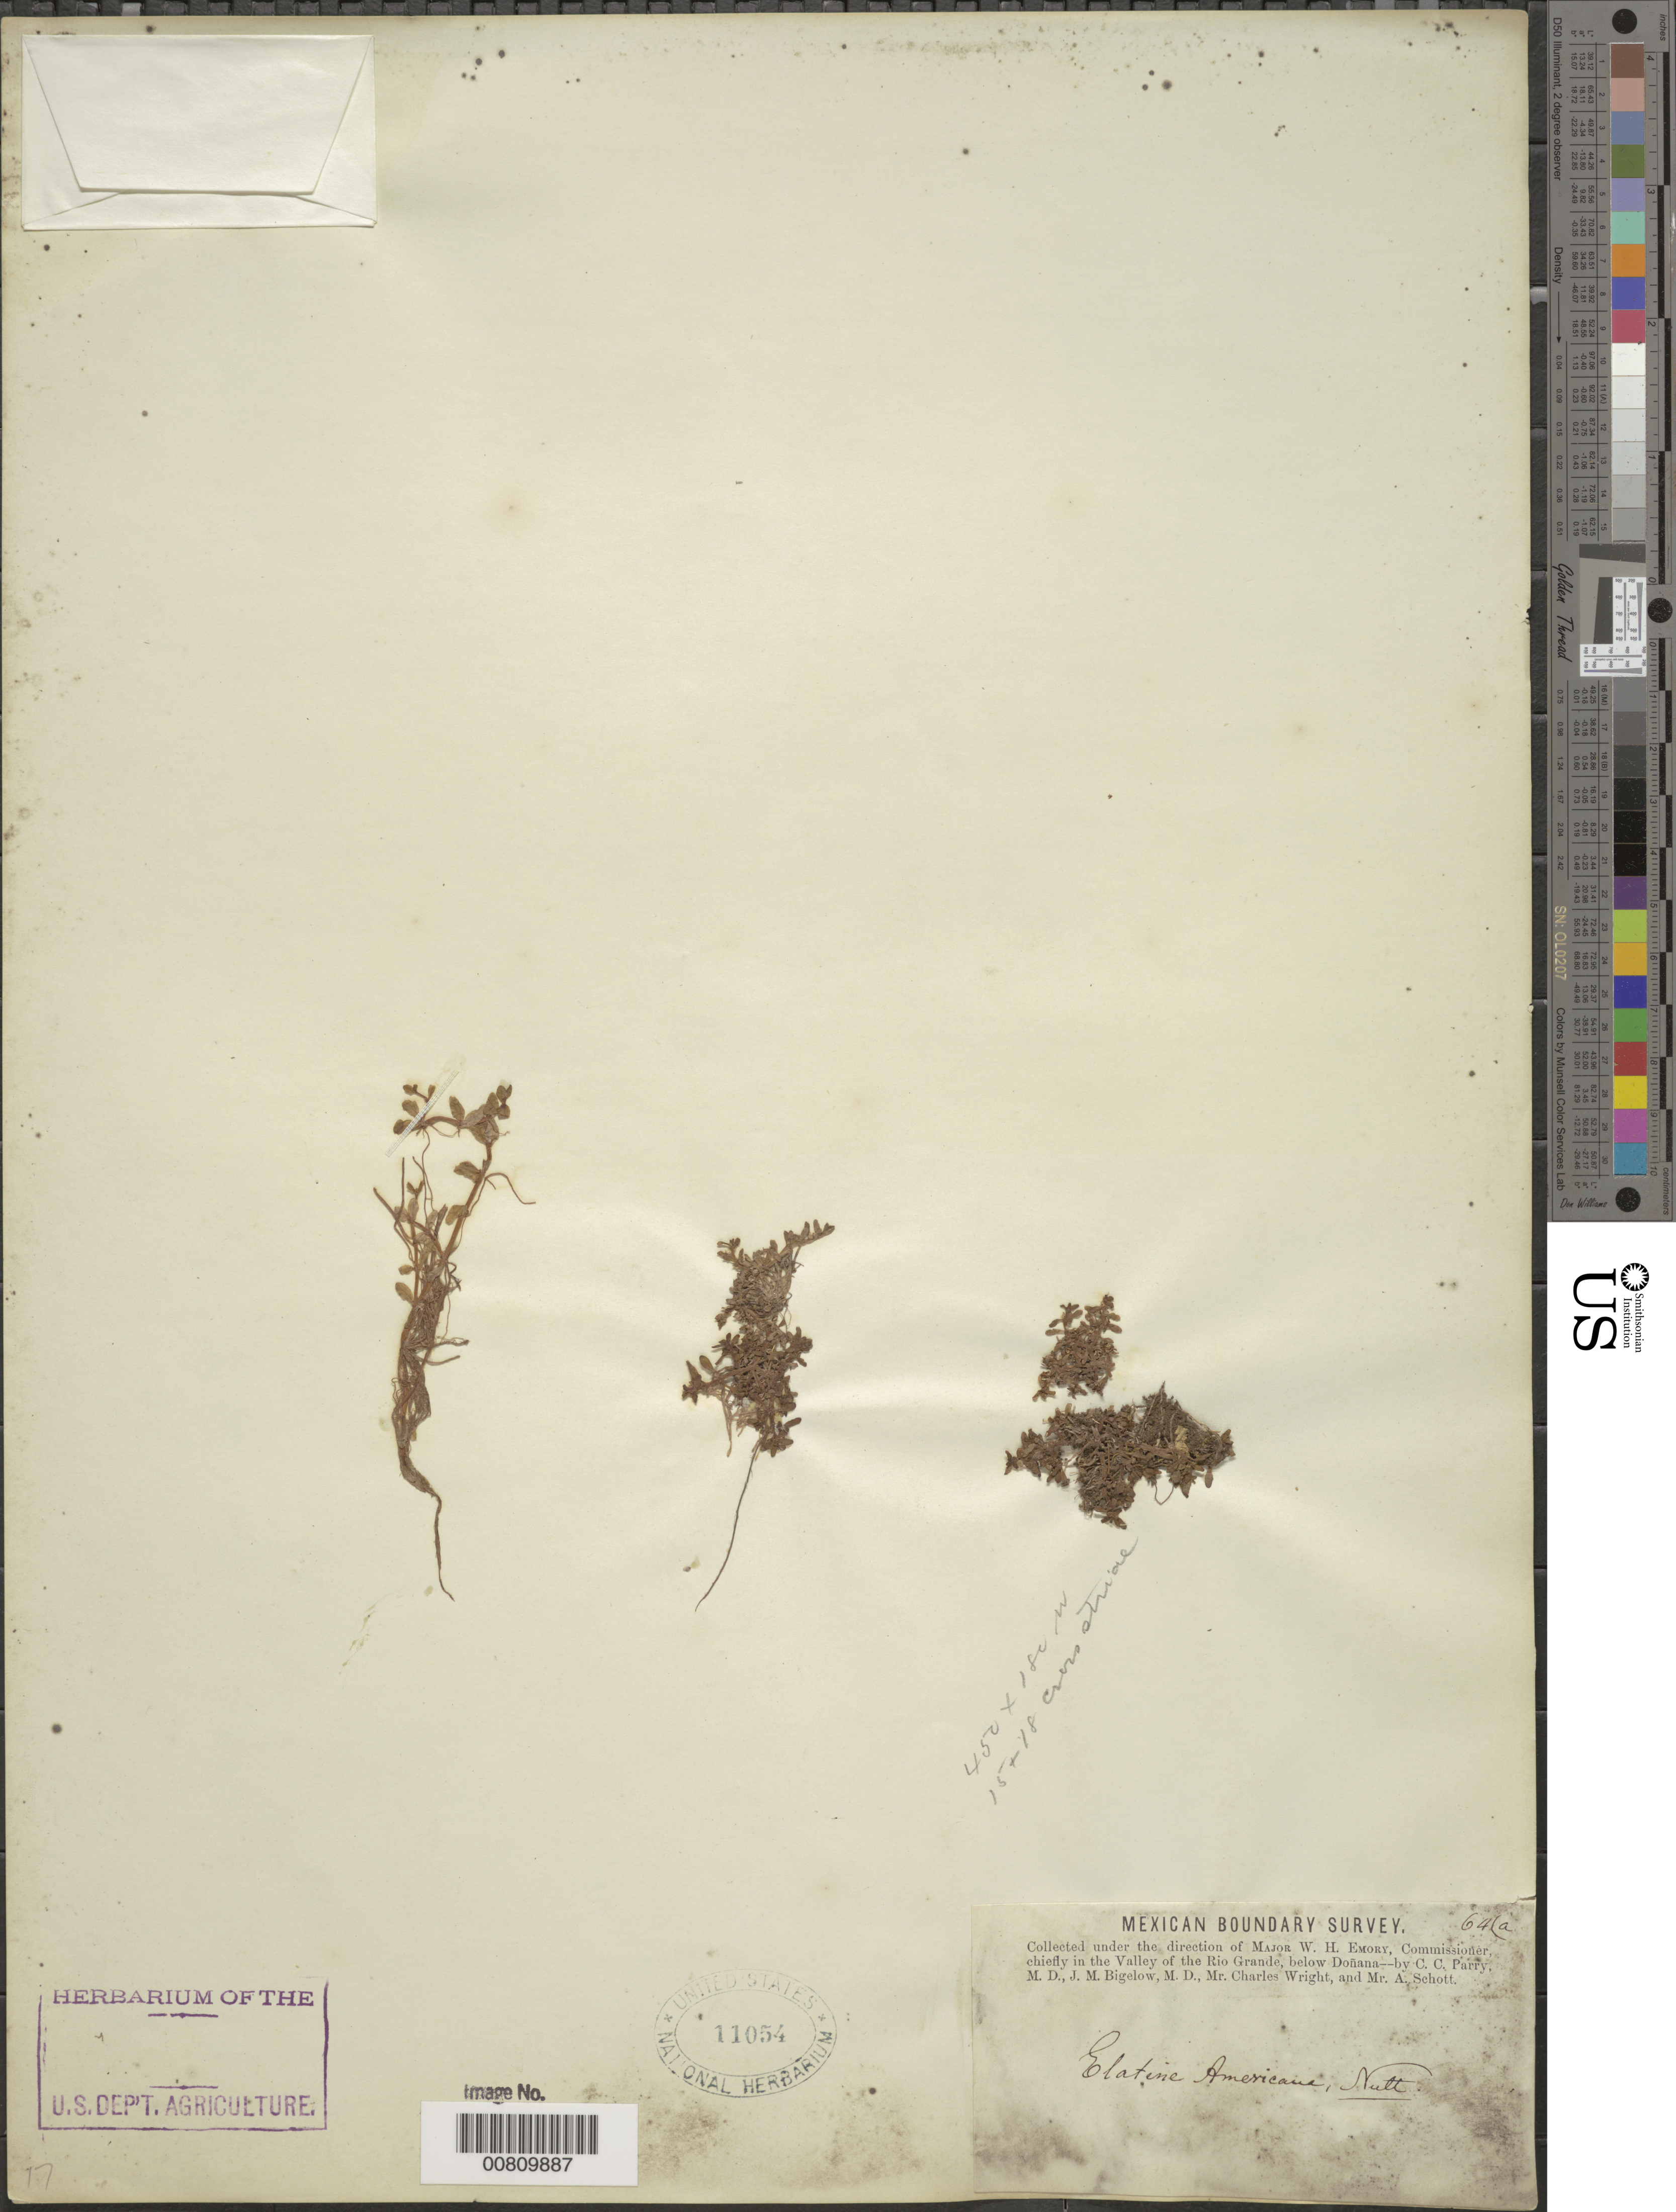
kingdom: Plantae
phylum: Tracheophyta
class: Magnoliopsida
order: Malpighiales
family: Elatinaceae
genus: Elatine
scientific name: Elatine americana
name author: (Pursh) Arn.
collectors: C. C. Parry, J. M. Bigelow, C. Wright & A. C. V. Schott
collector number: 64a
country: United States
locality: Valley of the Rio Grande, below Donana, Mexican boundary survey.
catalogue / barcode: US 11054